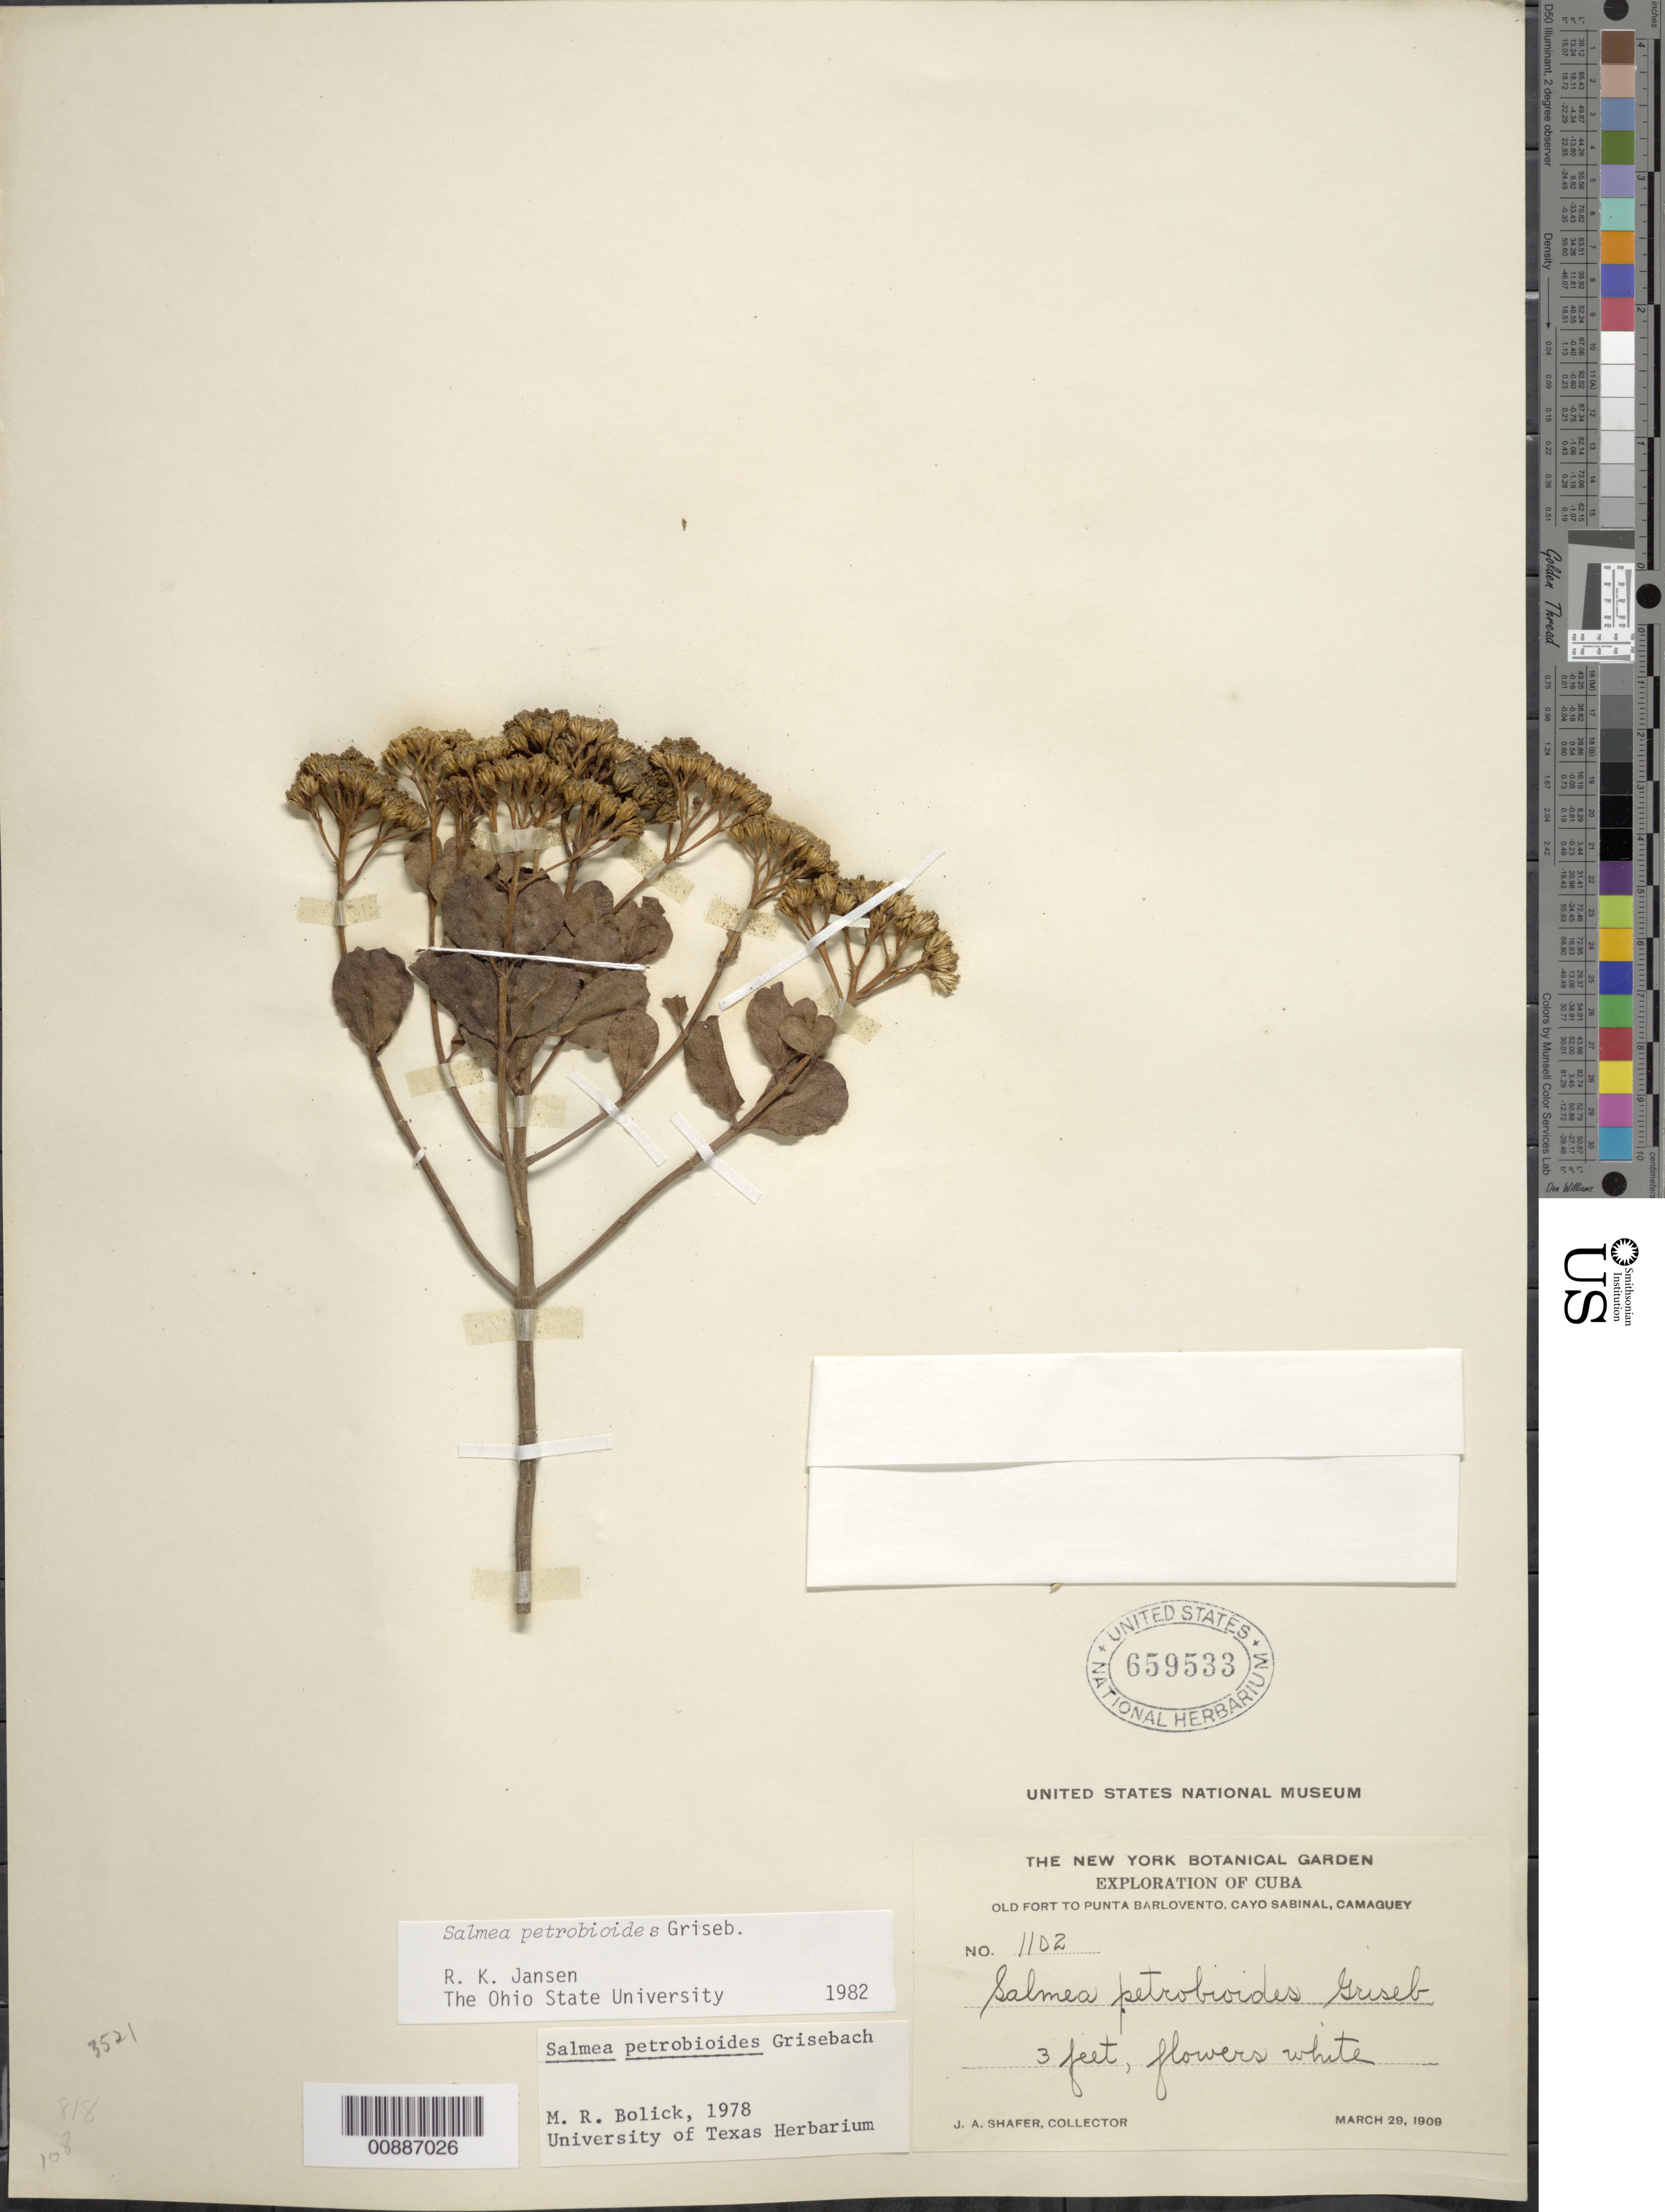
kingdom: Plantae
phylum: Tracheophyta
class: Magnoliopsida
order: Asterales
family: Asteraceae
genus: Salmea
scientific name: Salmea petrobioides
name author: Griseb.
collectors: J. A. Shafer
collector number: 1102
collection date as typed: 29 Mar 1909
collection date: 1909-03-29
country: Cuba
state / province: Camaguey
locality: Old Fort to Punta Barlovento, Cayo Sabinal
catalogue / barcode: US 659533